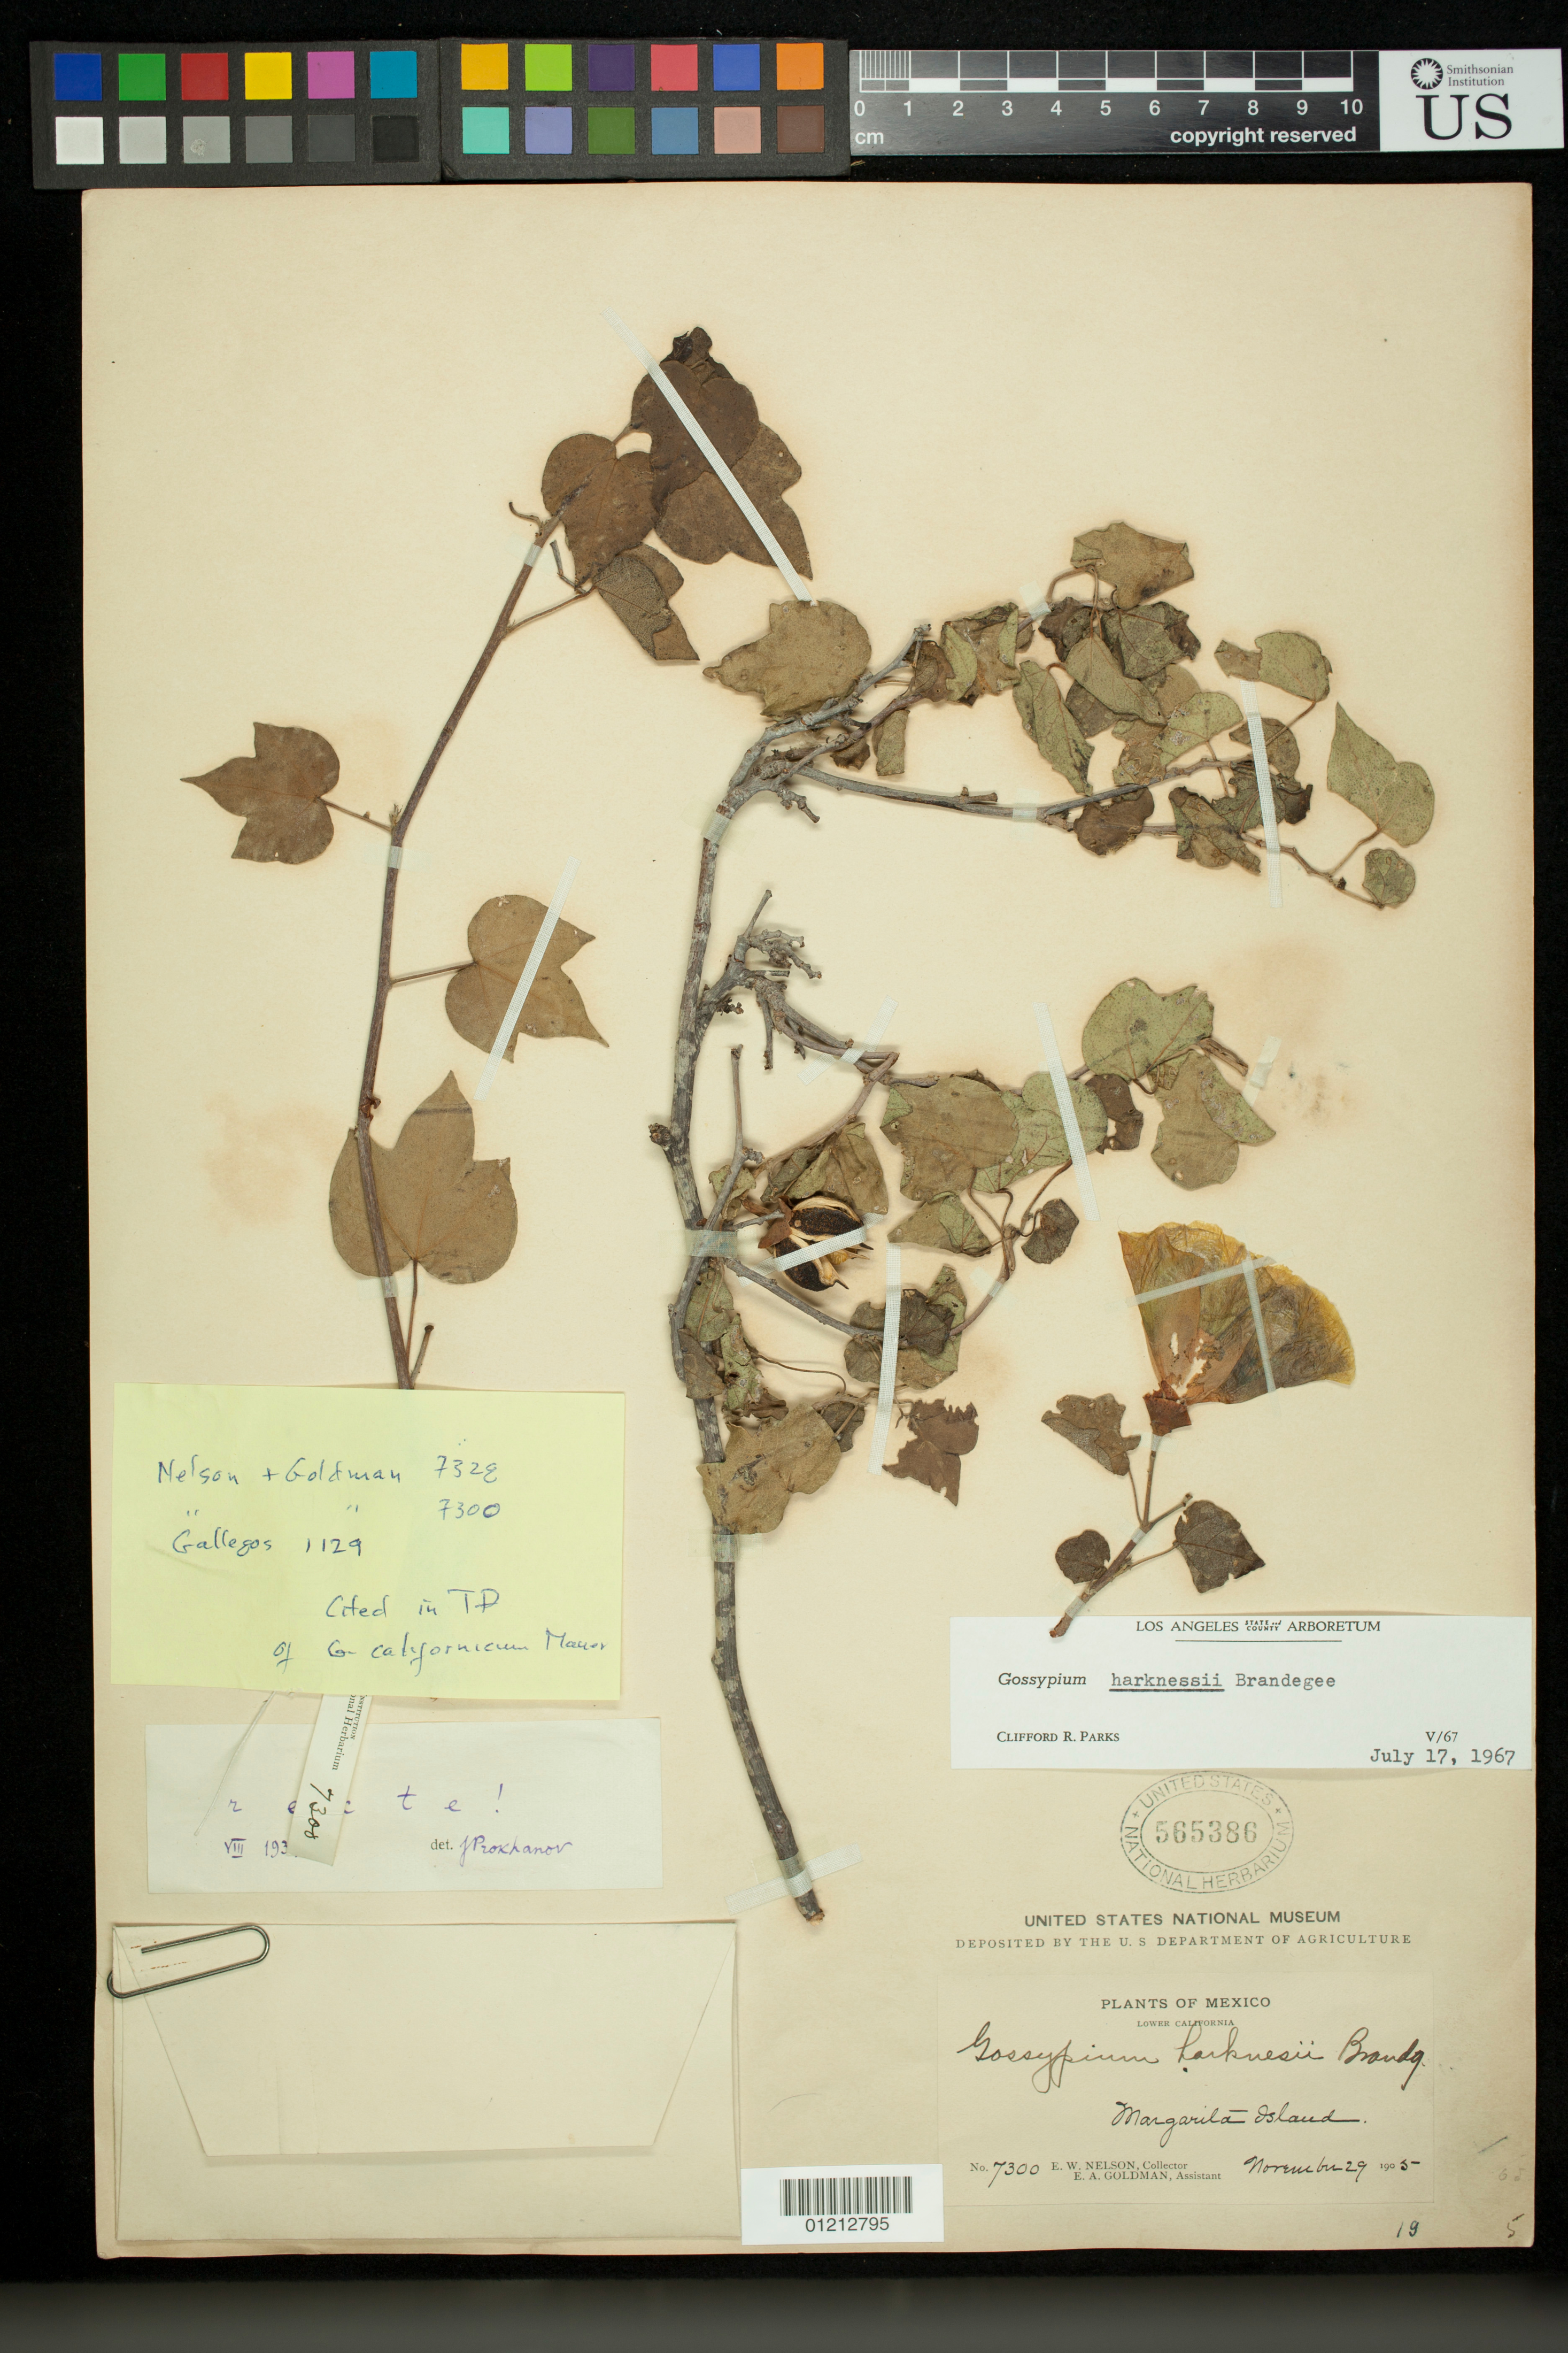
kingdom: Plantae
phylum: Tracheophyta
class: Magnoliopsida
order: Malvales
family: Malvaceae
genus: Gossypium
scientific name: Gossypium harknessii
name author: Brandegee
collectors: E. W. Nelson & E. A. Goldman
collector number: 7300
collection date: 1905-11-29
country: Mexico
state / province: Baja California Sur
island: Santa Margarita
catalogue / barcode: US 565386